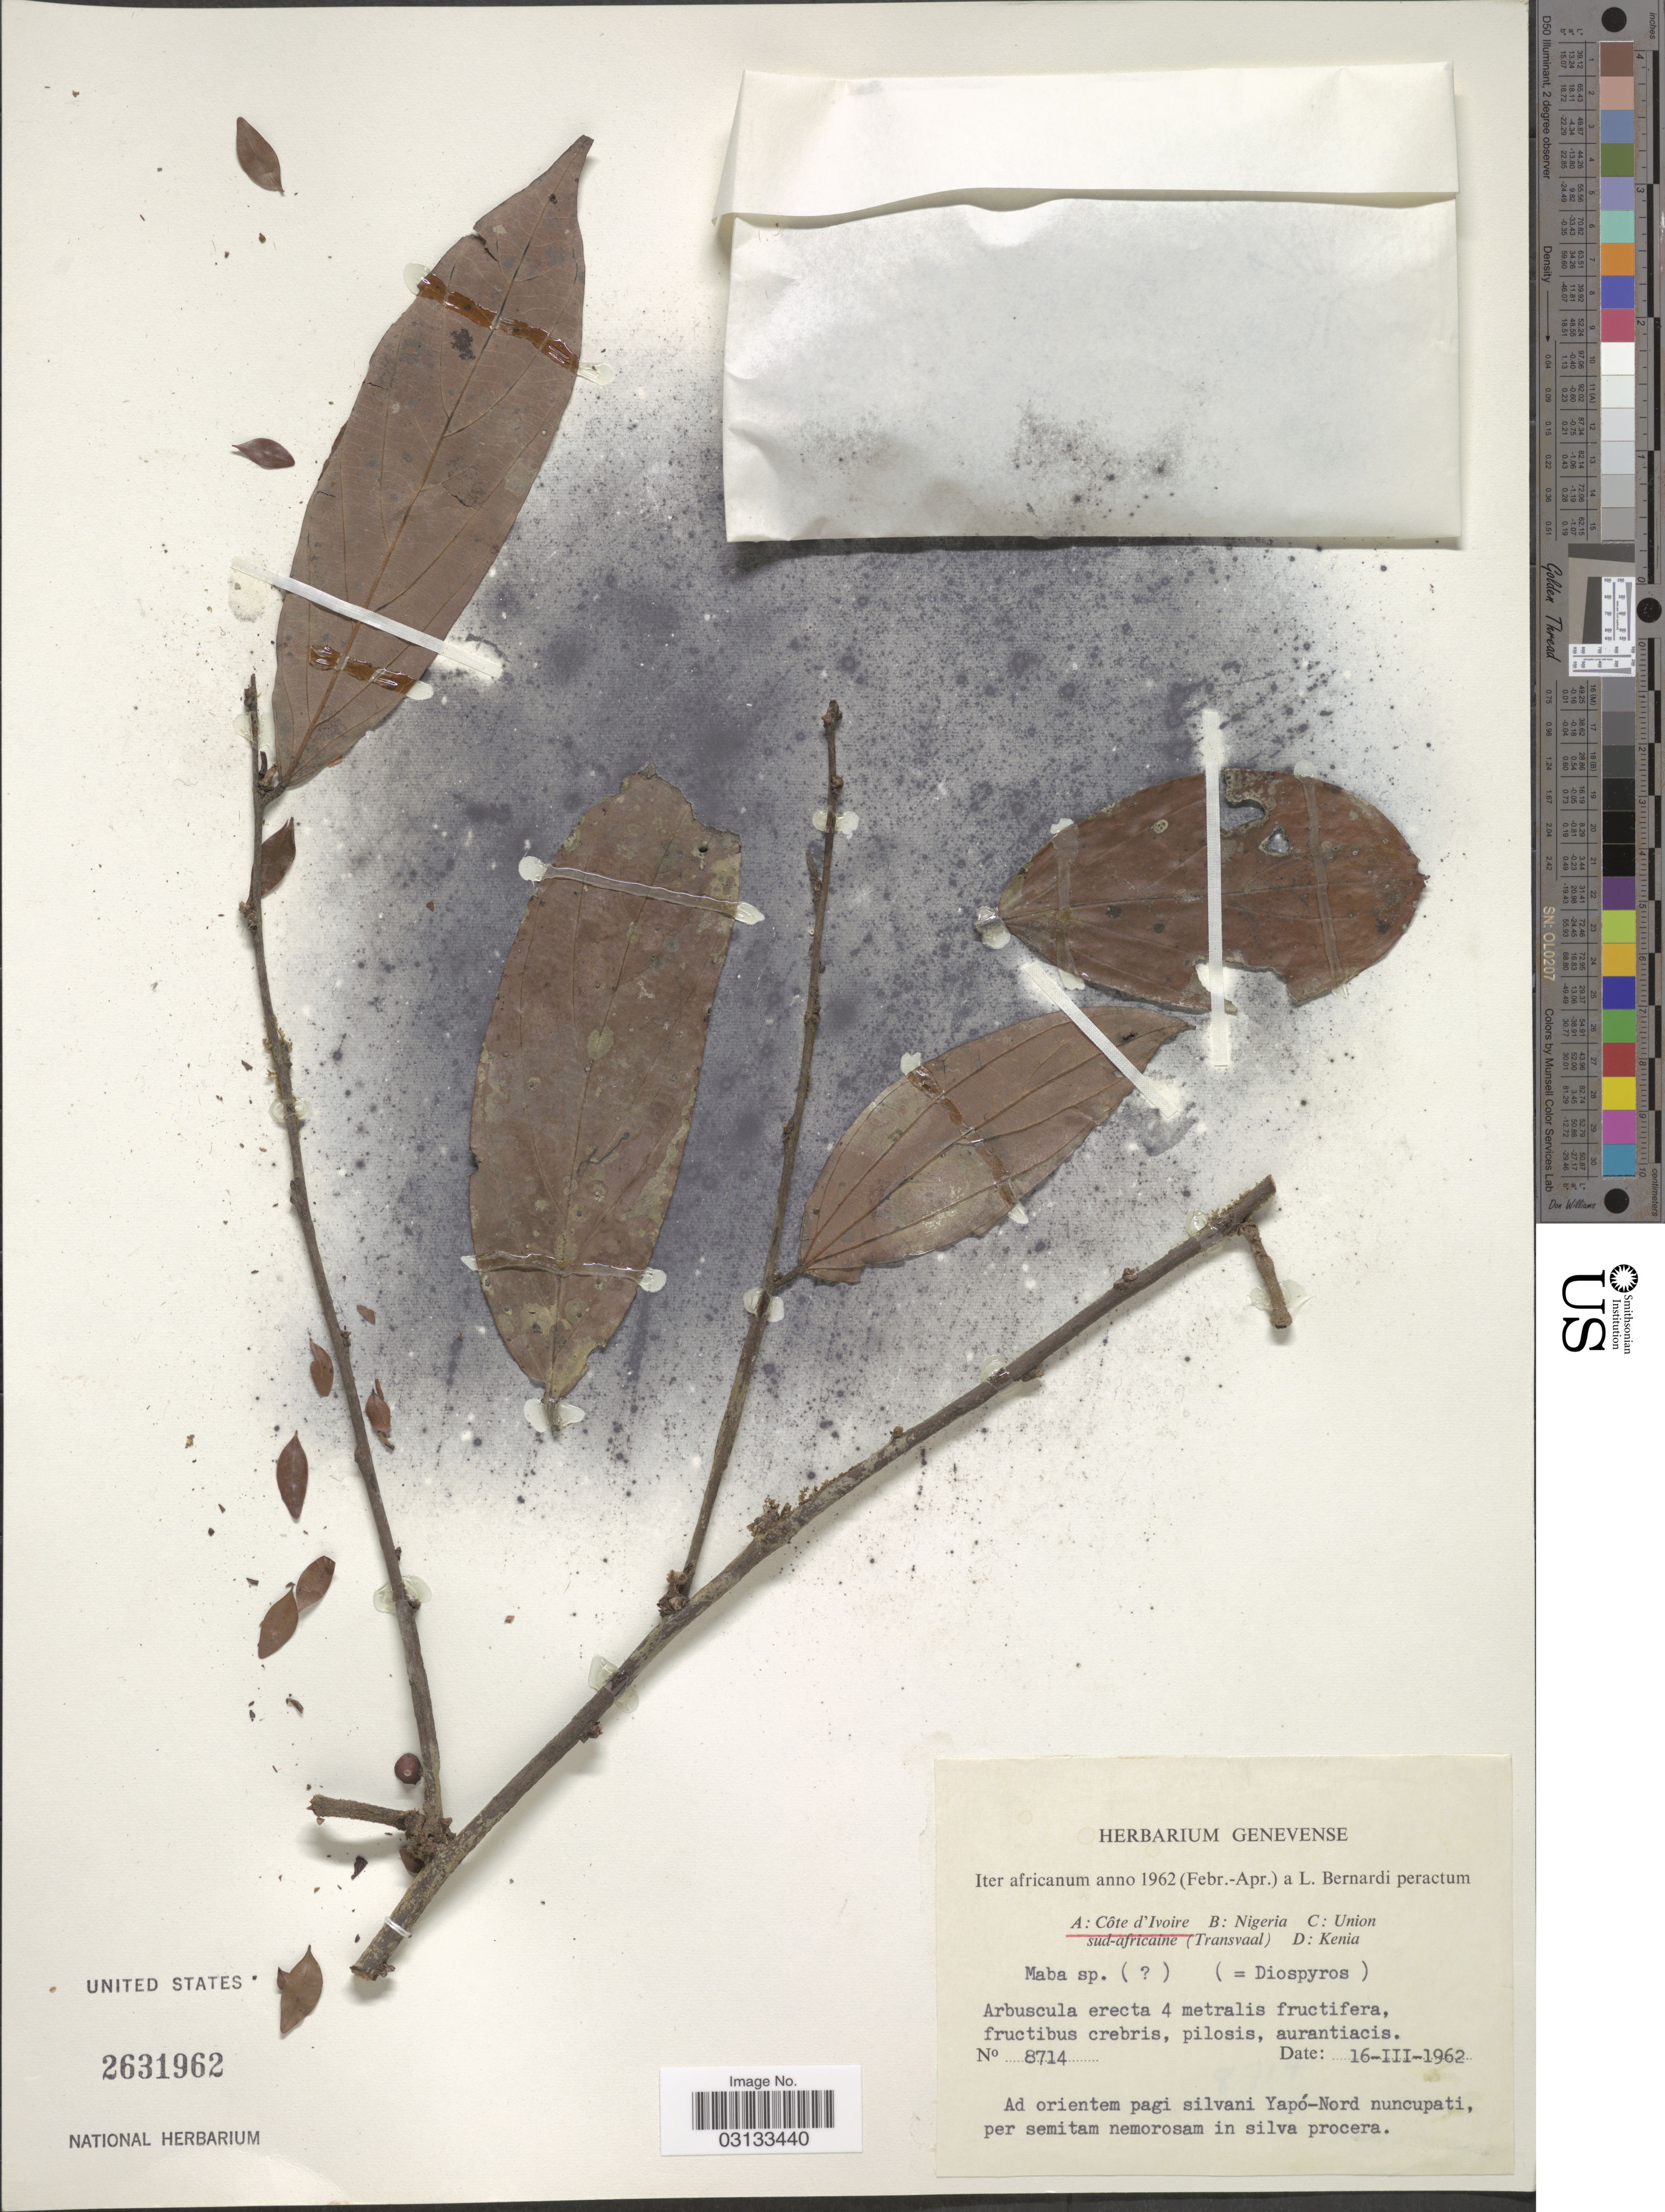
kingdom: Plantae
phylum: Tracheophyta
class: Magnoliopsida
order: Ericales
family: Ebenaceae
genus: Diospyros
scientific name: Diospyros sp.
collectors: L. Bernardi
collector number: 8714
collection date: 1962-03-16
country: Ivory Coast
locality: Côte d'Ivoire, Ad orientem pagi silvani Yapó-Nord nuncupati, per semitam nemorosam in silva procera.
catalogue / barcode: US 2631962